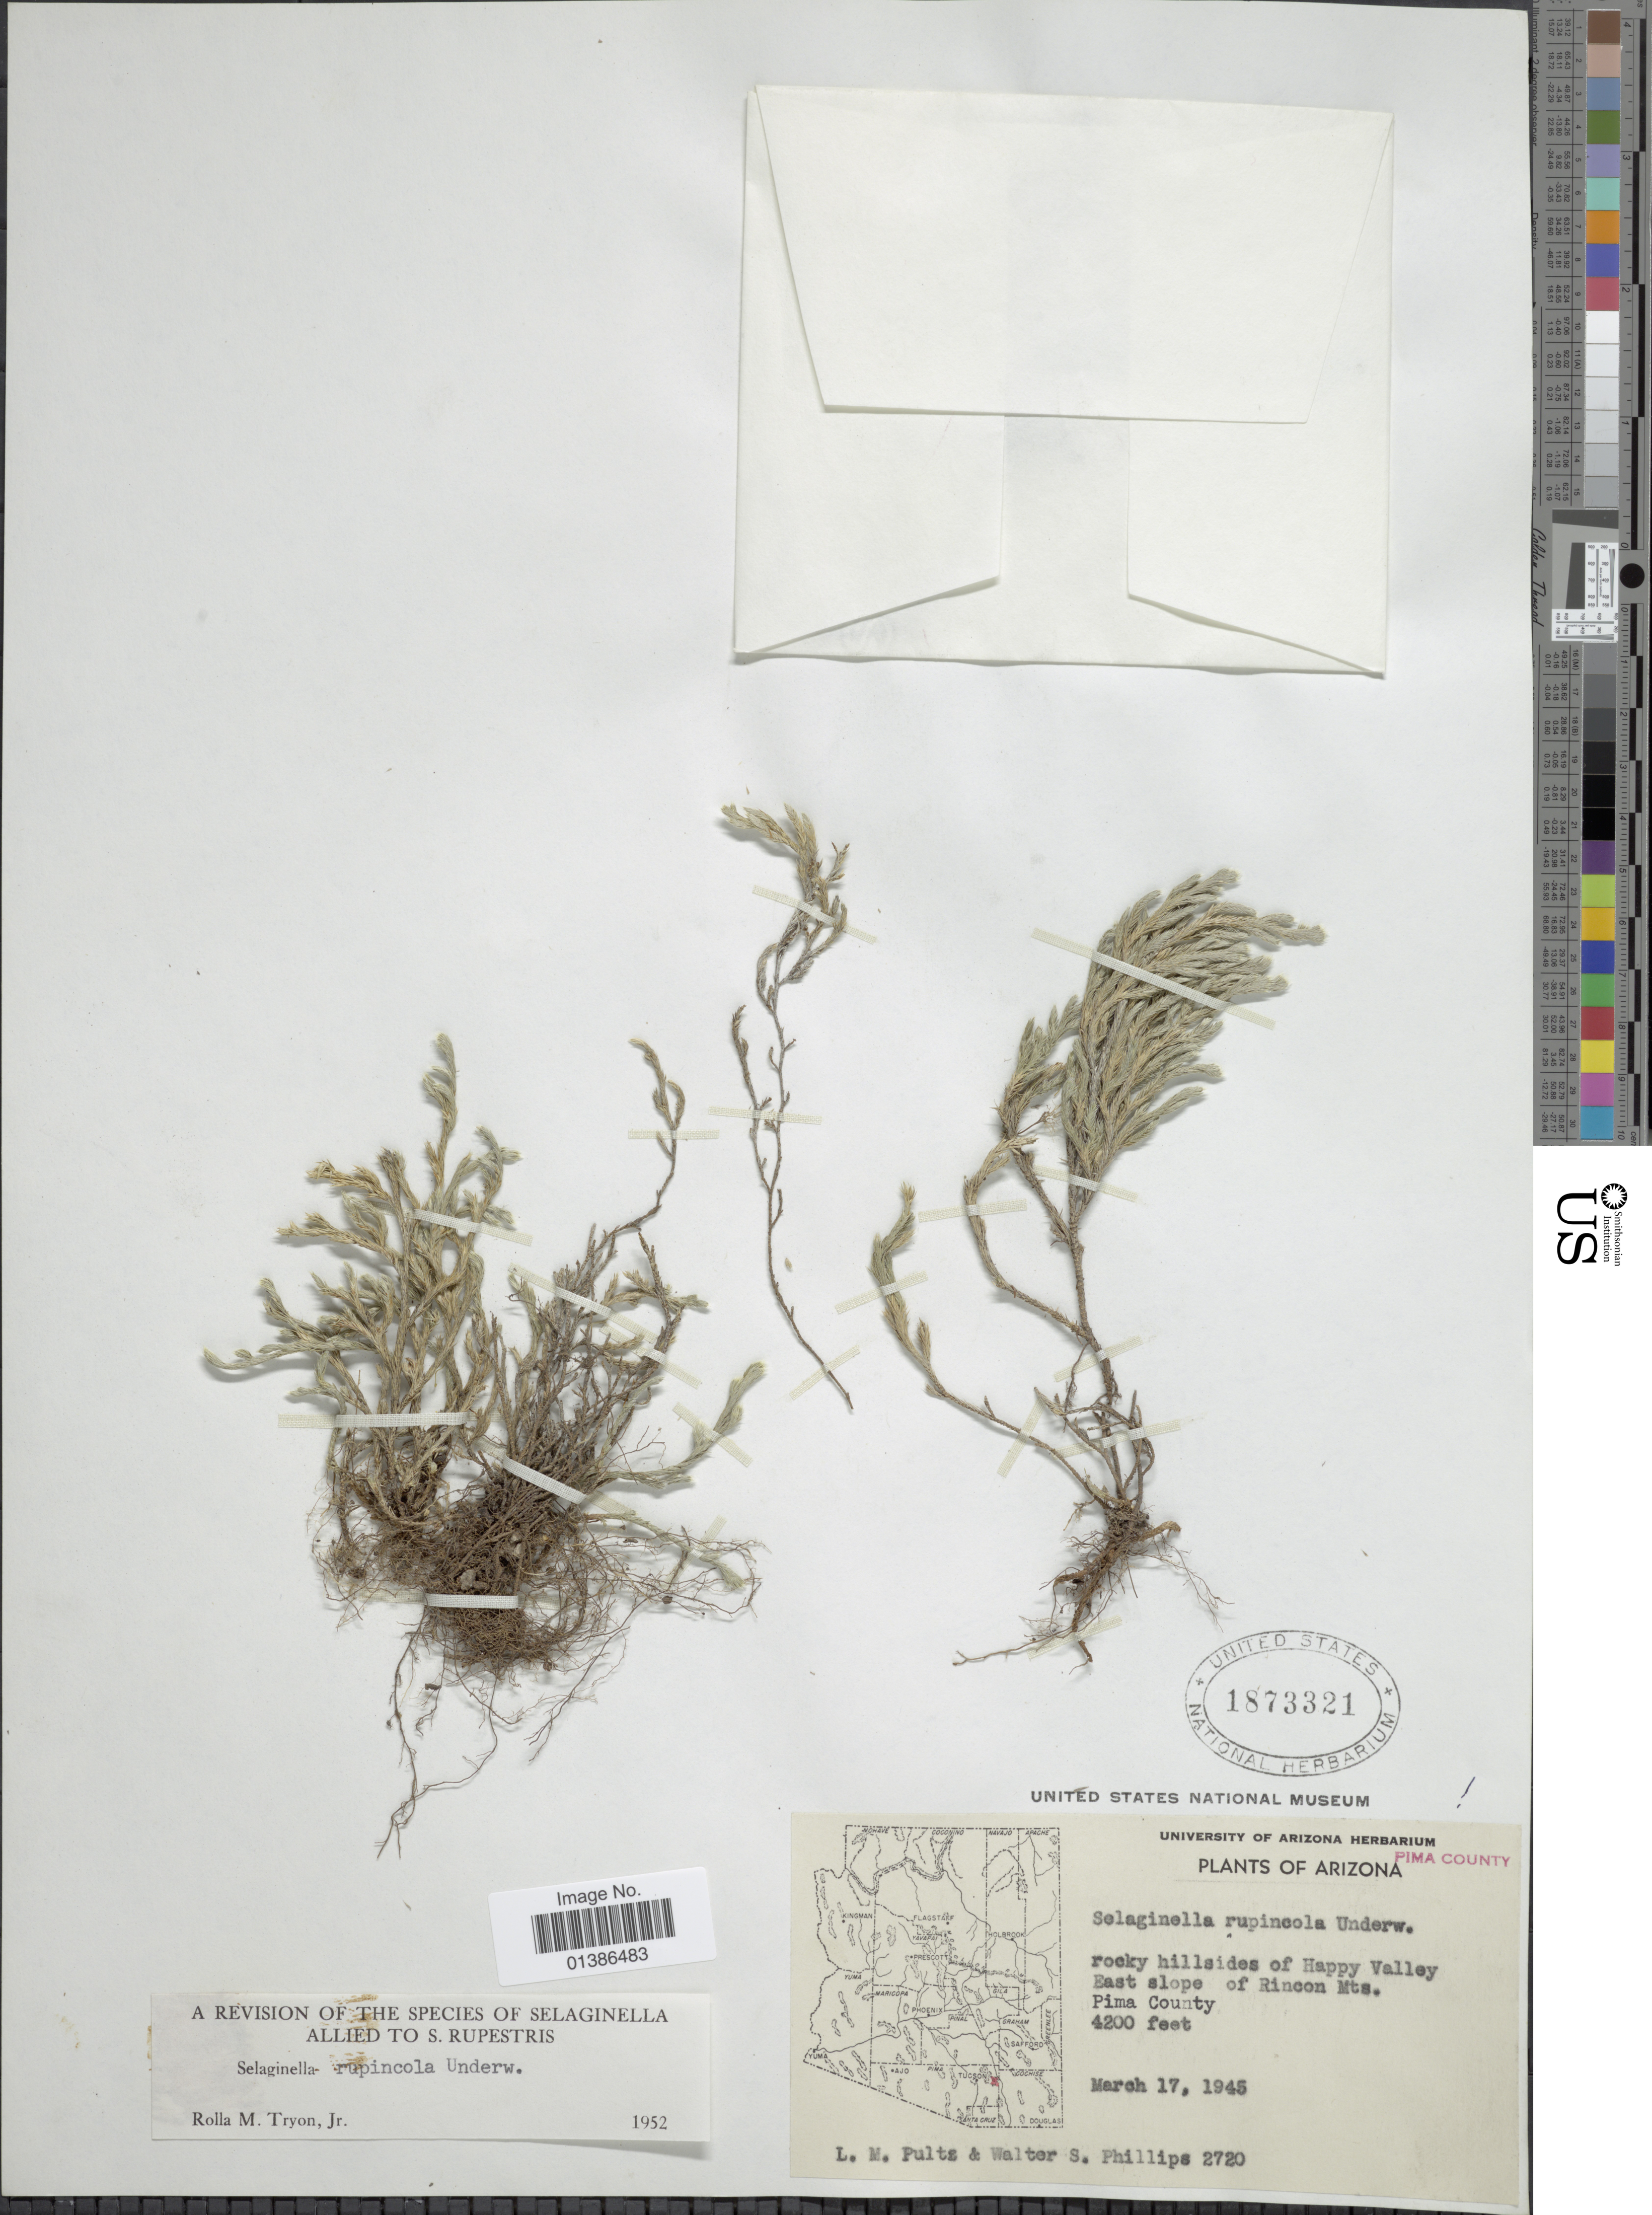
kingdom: Plantae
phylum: Tracheophyta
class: Lycopodiopsida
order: Selaginellales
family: Selaginellaceae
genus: Selaginella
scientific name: Selaginella rupincola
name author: Underw.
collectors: L. Pultz & W. S. Phillips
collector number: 2720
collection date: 1945-03-17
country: United States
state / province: Arizona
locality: Pima County. Rocky hillsides of Happy Valley East slope of Rincon Mts.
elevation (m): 1280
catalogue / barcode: US 1873321